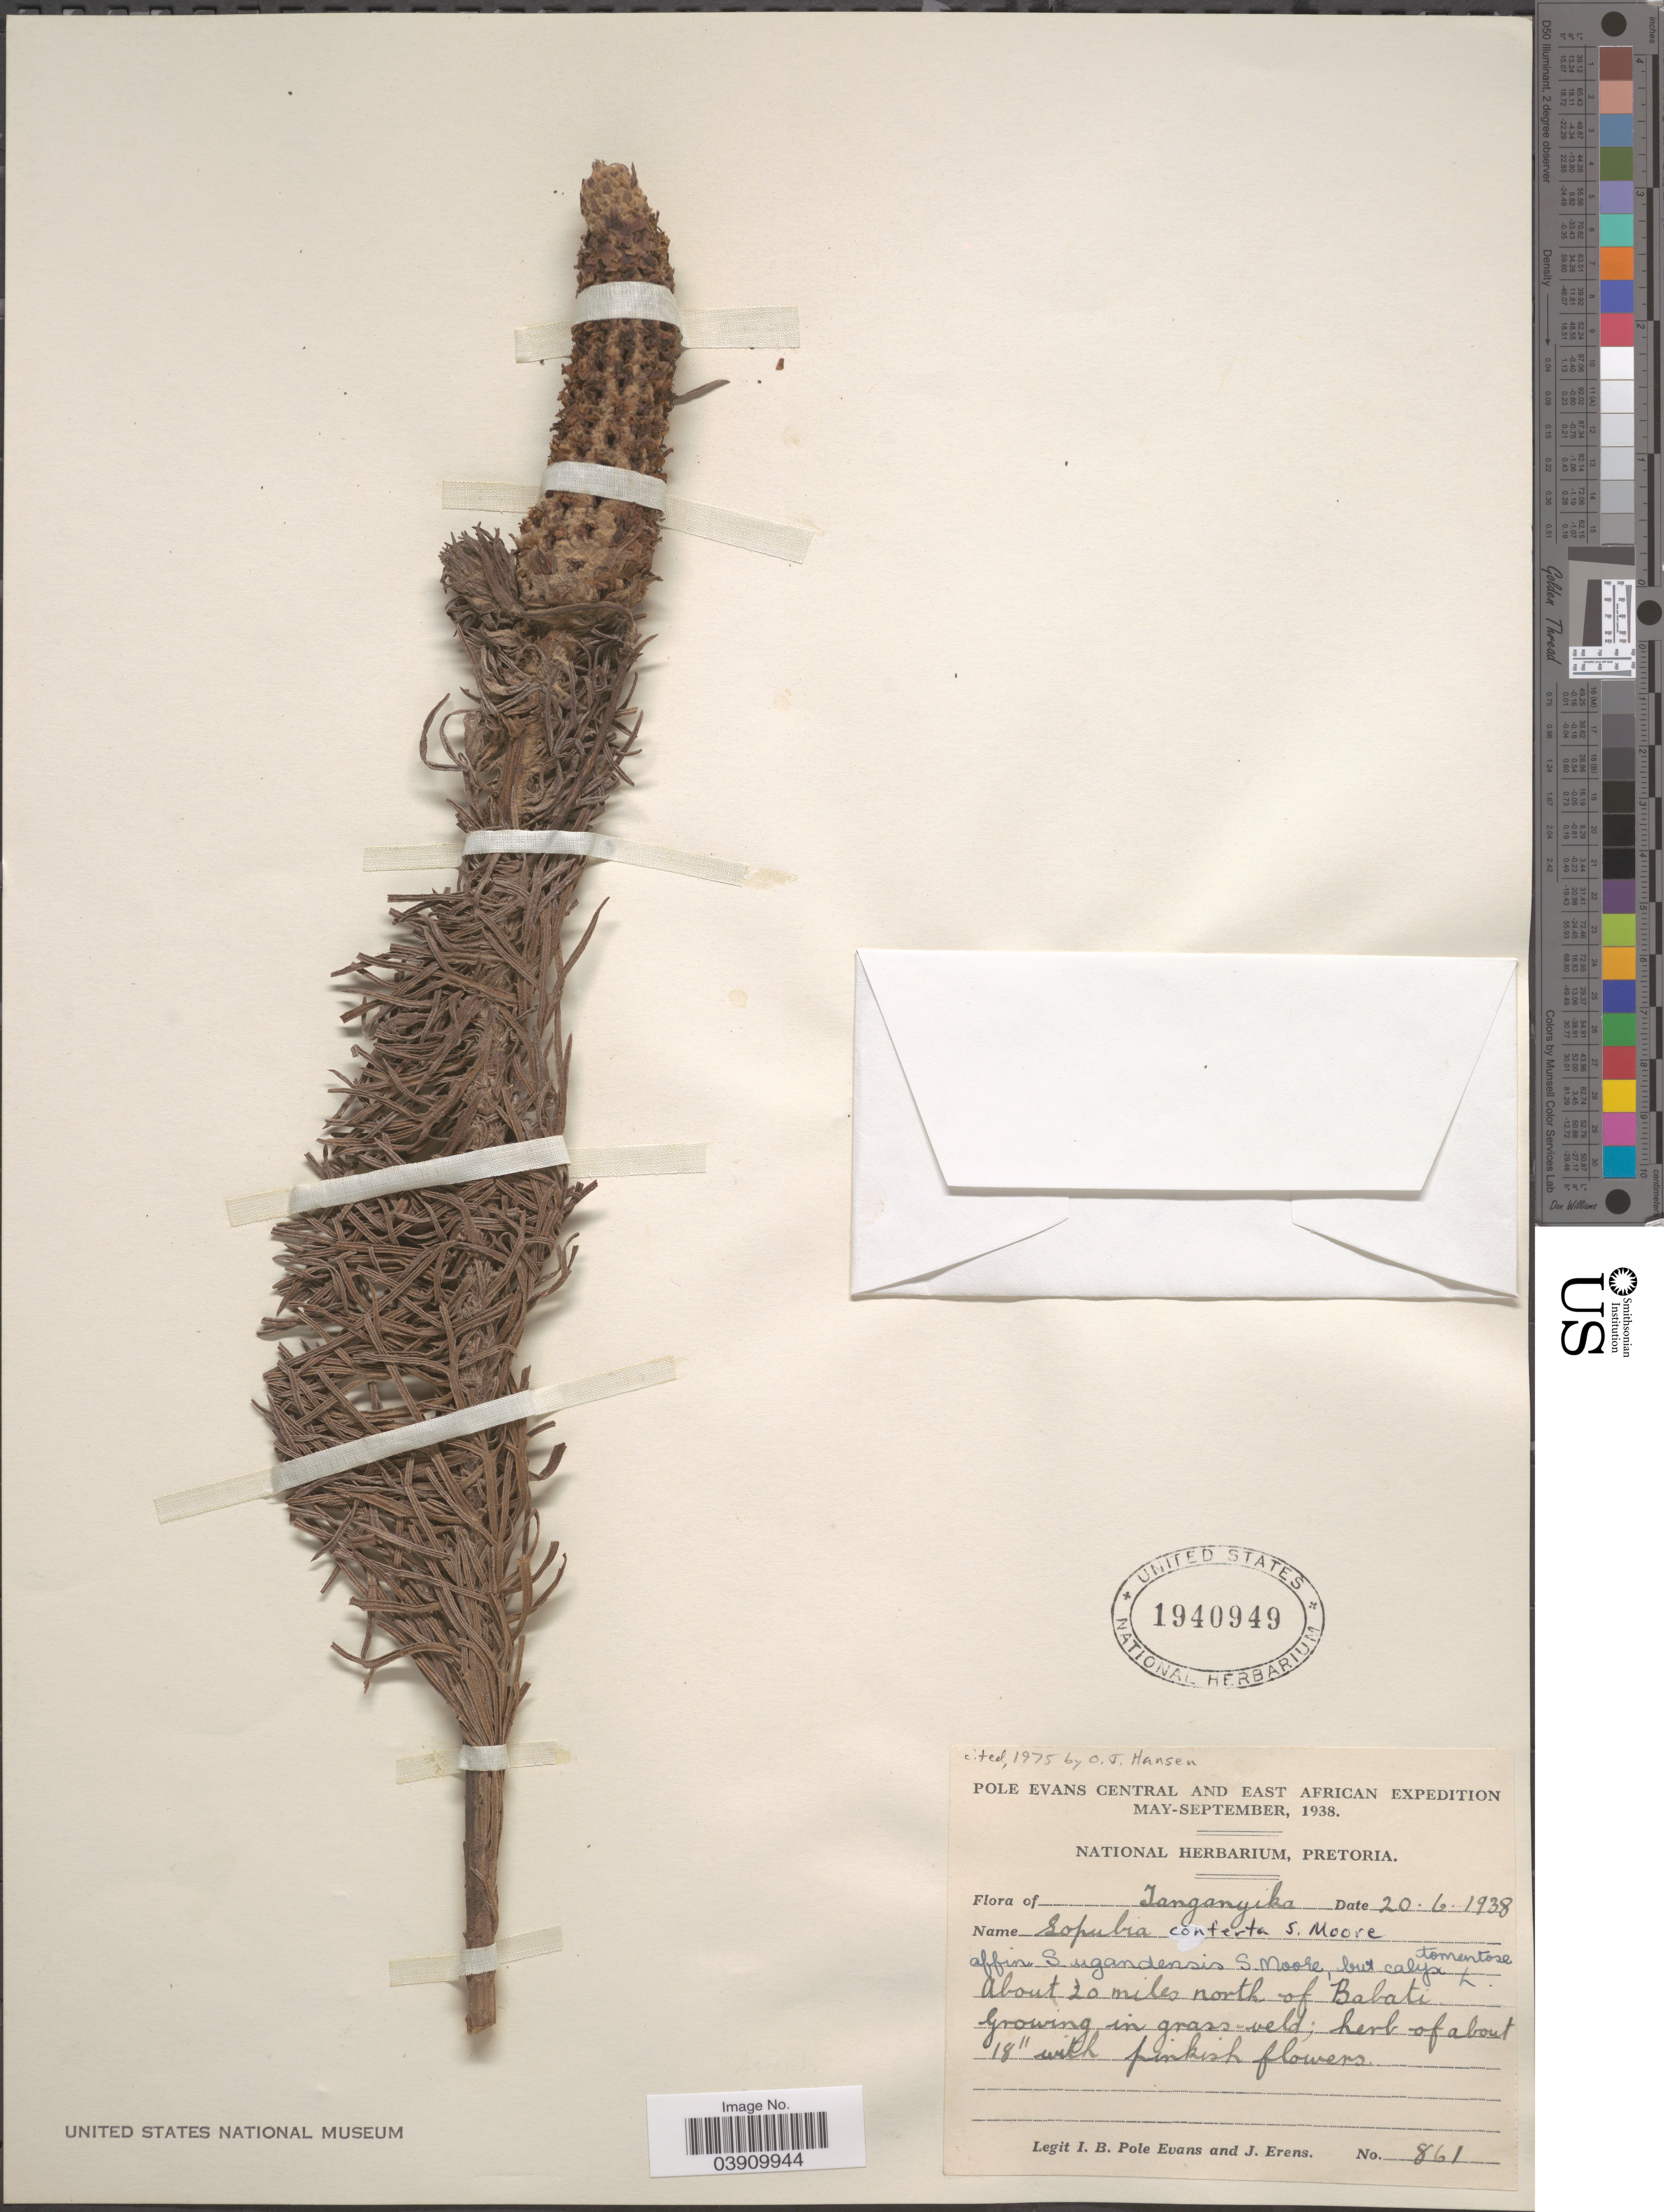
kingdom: Plantae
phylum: Tracheophyta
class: Magnoliopsida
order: Lamiales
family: Orobanchaceae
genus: Sopubia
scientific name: Sopubia conferta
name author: S. Moore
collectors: I. B. Pole-Evans & J. Erens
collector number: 861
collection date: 1938-06-20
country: Tanzania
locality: Tanganyika. About 20 miles north of Babati.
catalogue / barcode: US 1940949